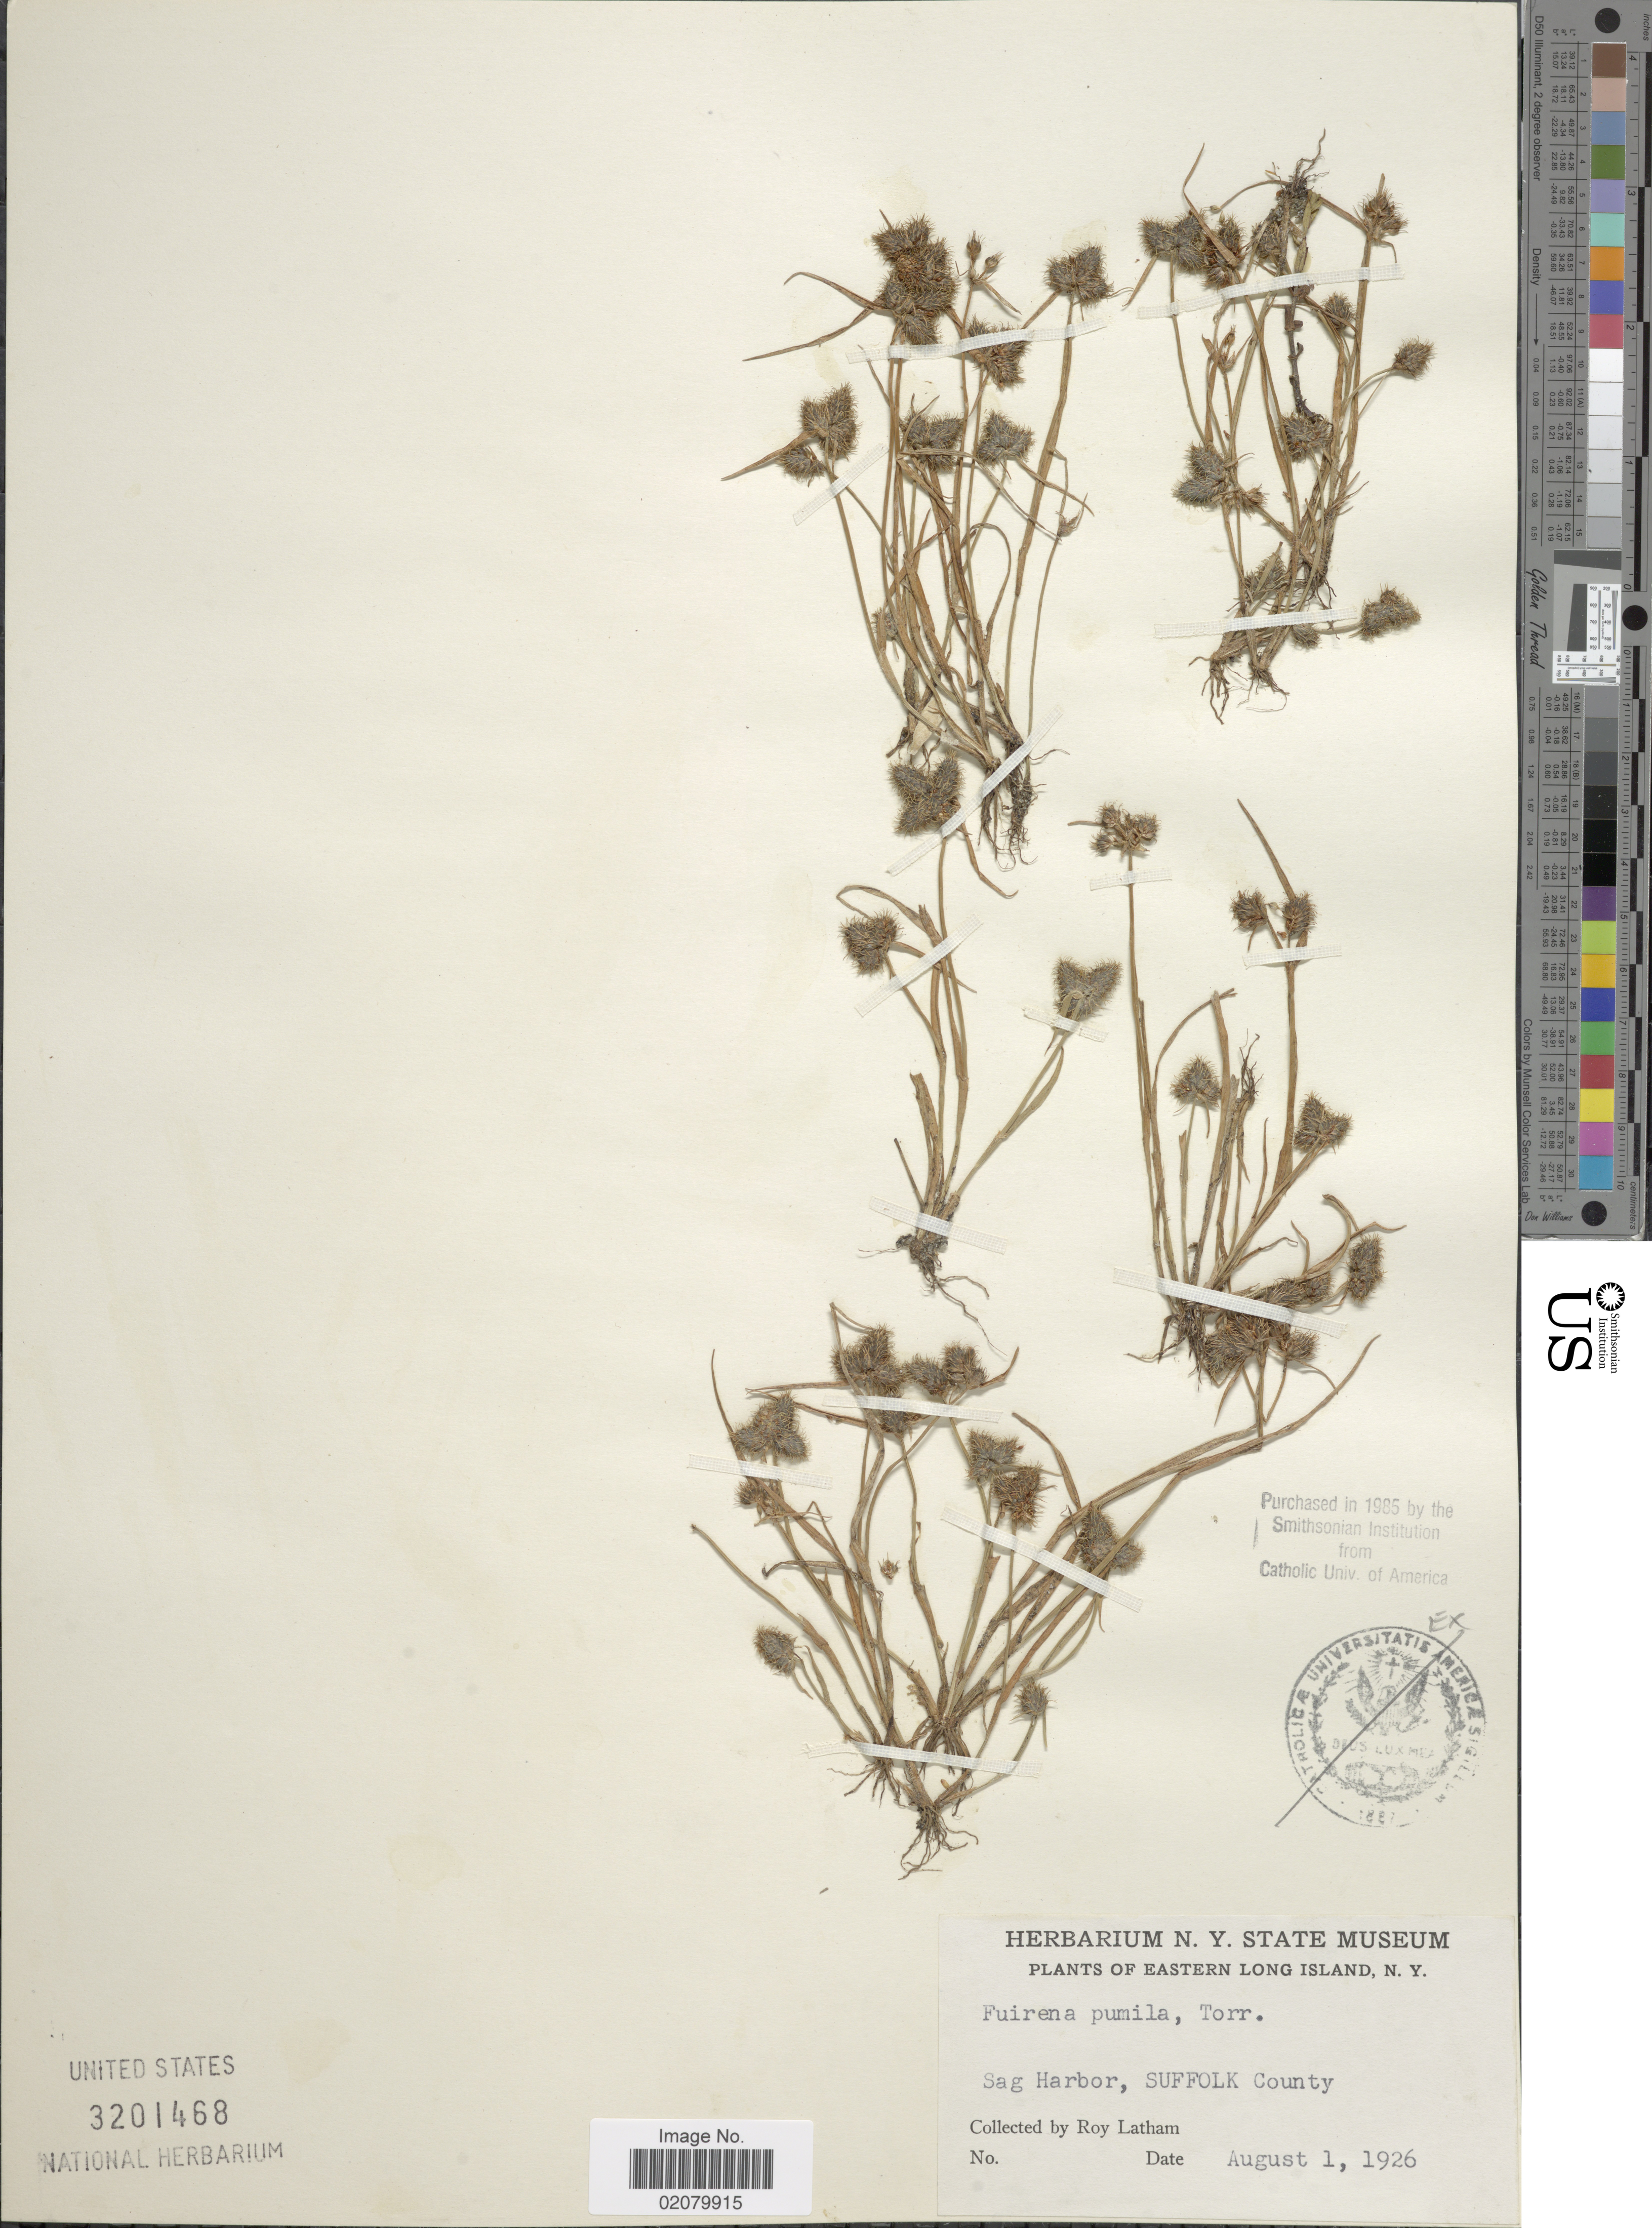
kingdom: Plantae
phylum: Tracheophyta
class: Liliopsida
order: Poales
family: Cyperaceae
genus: Fuirena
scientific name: Fuirena squarrosa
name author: Michx.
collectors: R. Latham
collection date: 1926-08-01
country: United States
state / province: New York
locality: Eastern Long Island, N.Y., Sag Harbor, Suffolk County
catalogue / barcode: US 3201468